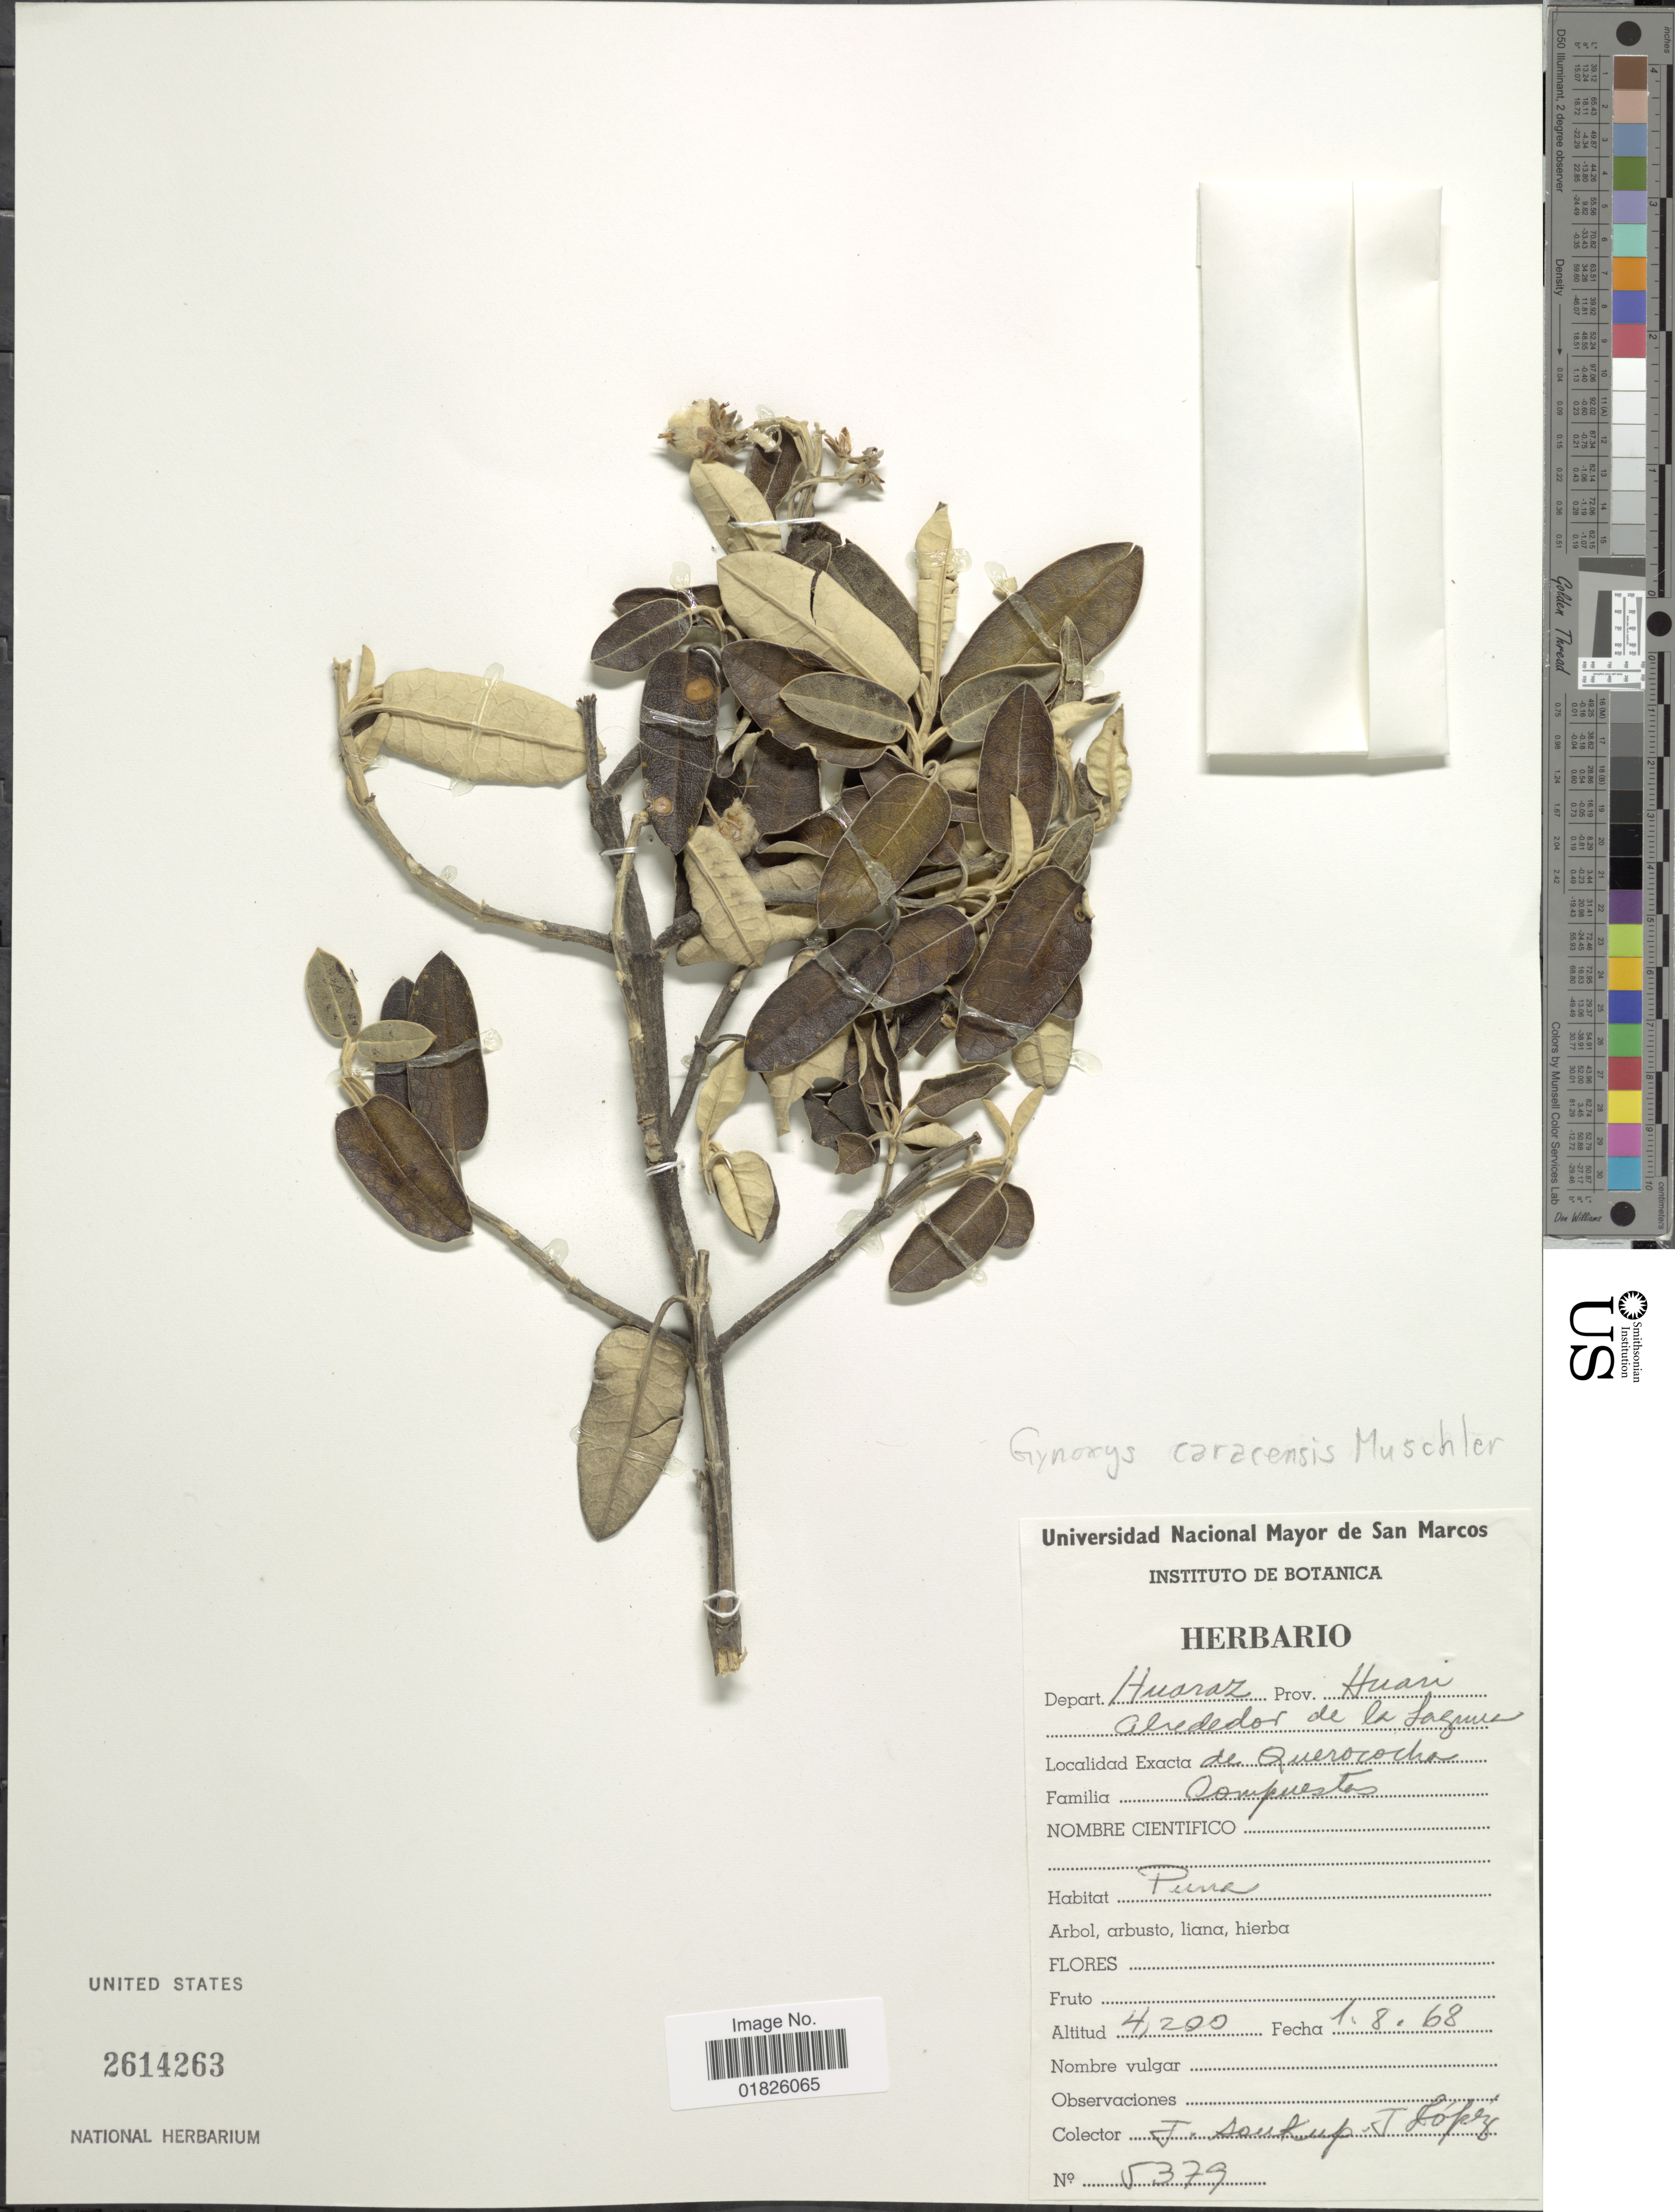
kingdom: Plantae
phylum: Tracheophyta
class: Magnoliopsida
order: Asterales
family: Asteraceae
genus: Gynoxys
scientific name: Gynoxys caracensis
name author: Muschl.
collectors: J. Soukop & J. Lopez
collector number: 5379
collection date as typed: Transcribed d/m/y: 1/8/68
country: Peru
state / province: Ancash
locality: Alrededor de la Laguna de Querococha, Prov. Huari, Depart. Huaraz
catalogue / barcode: US 2614263